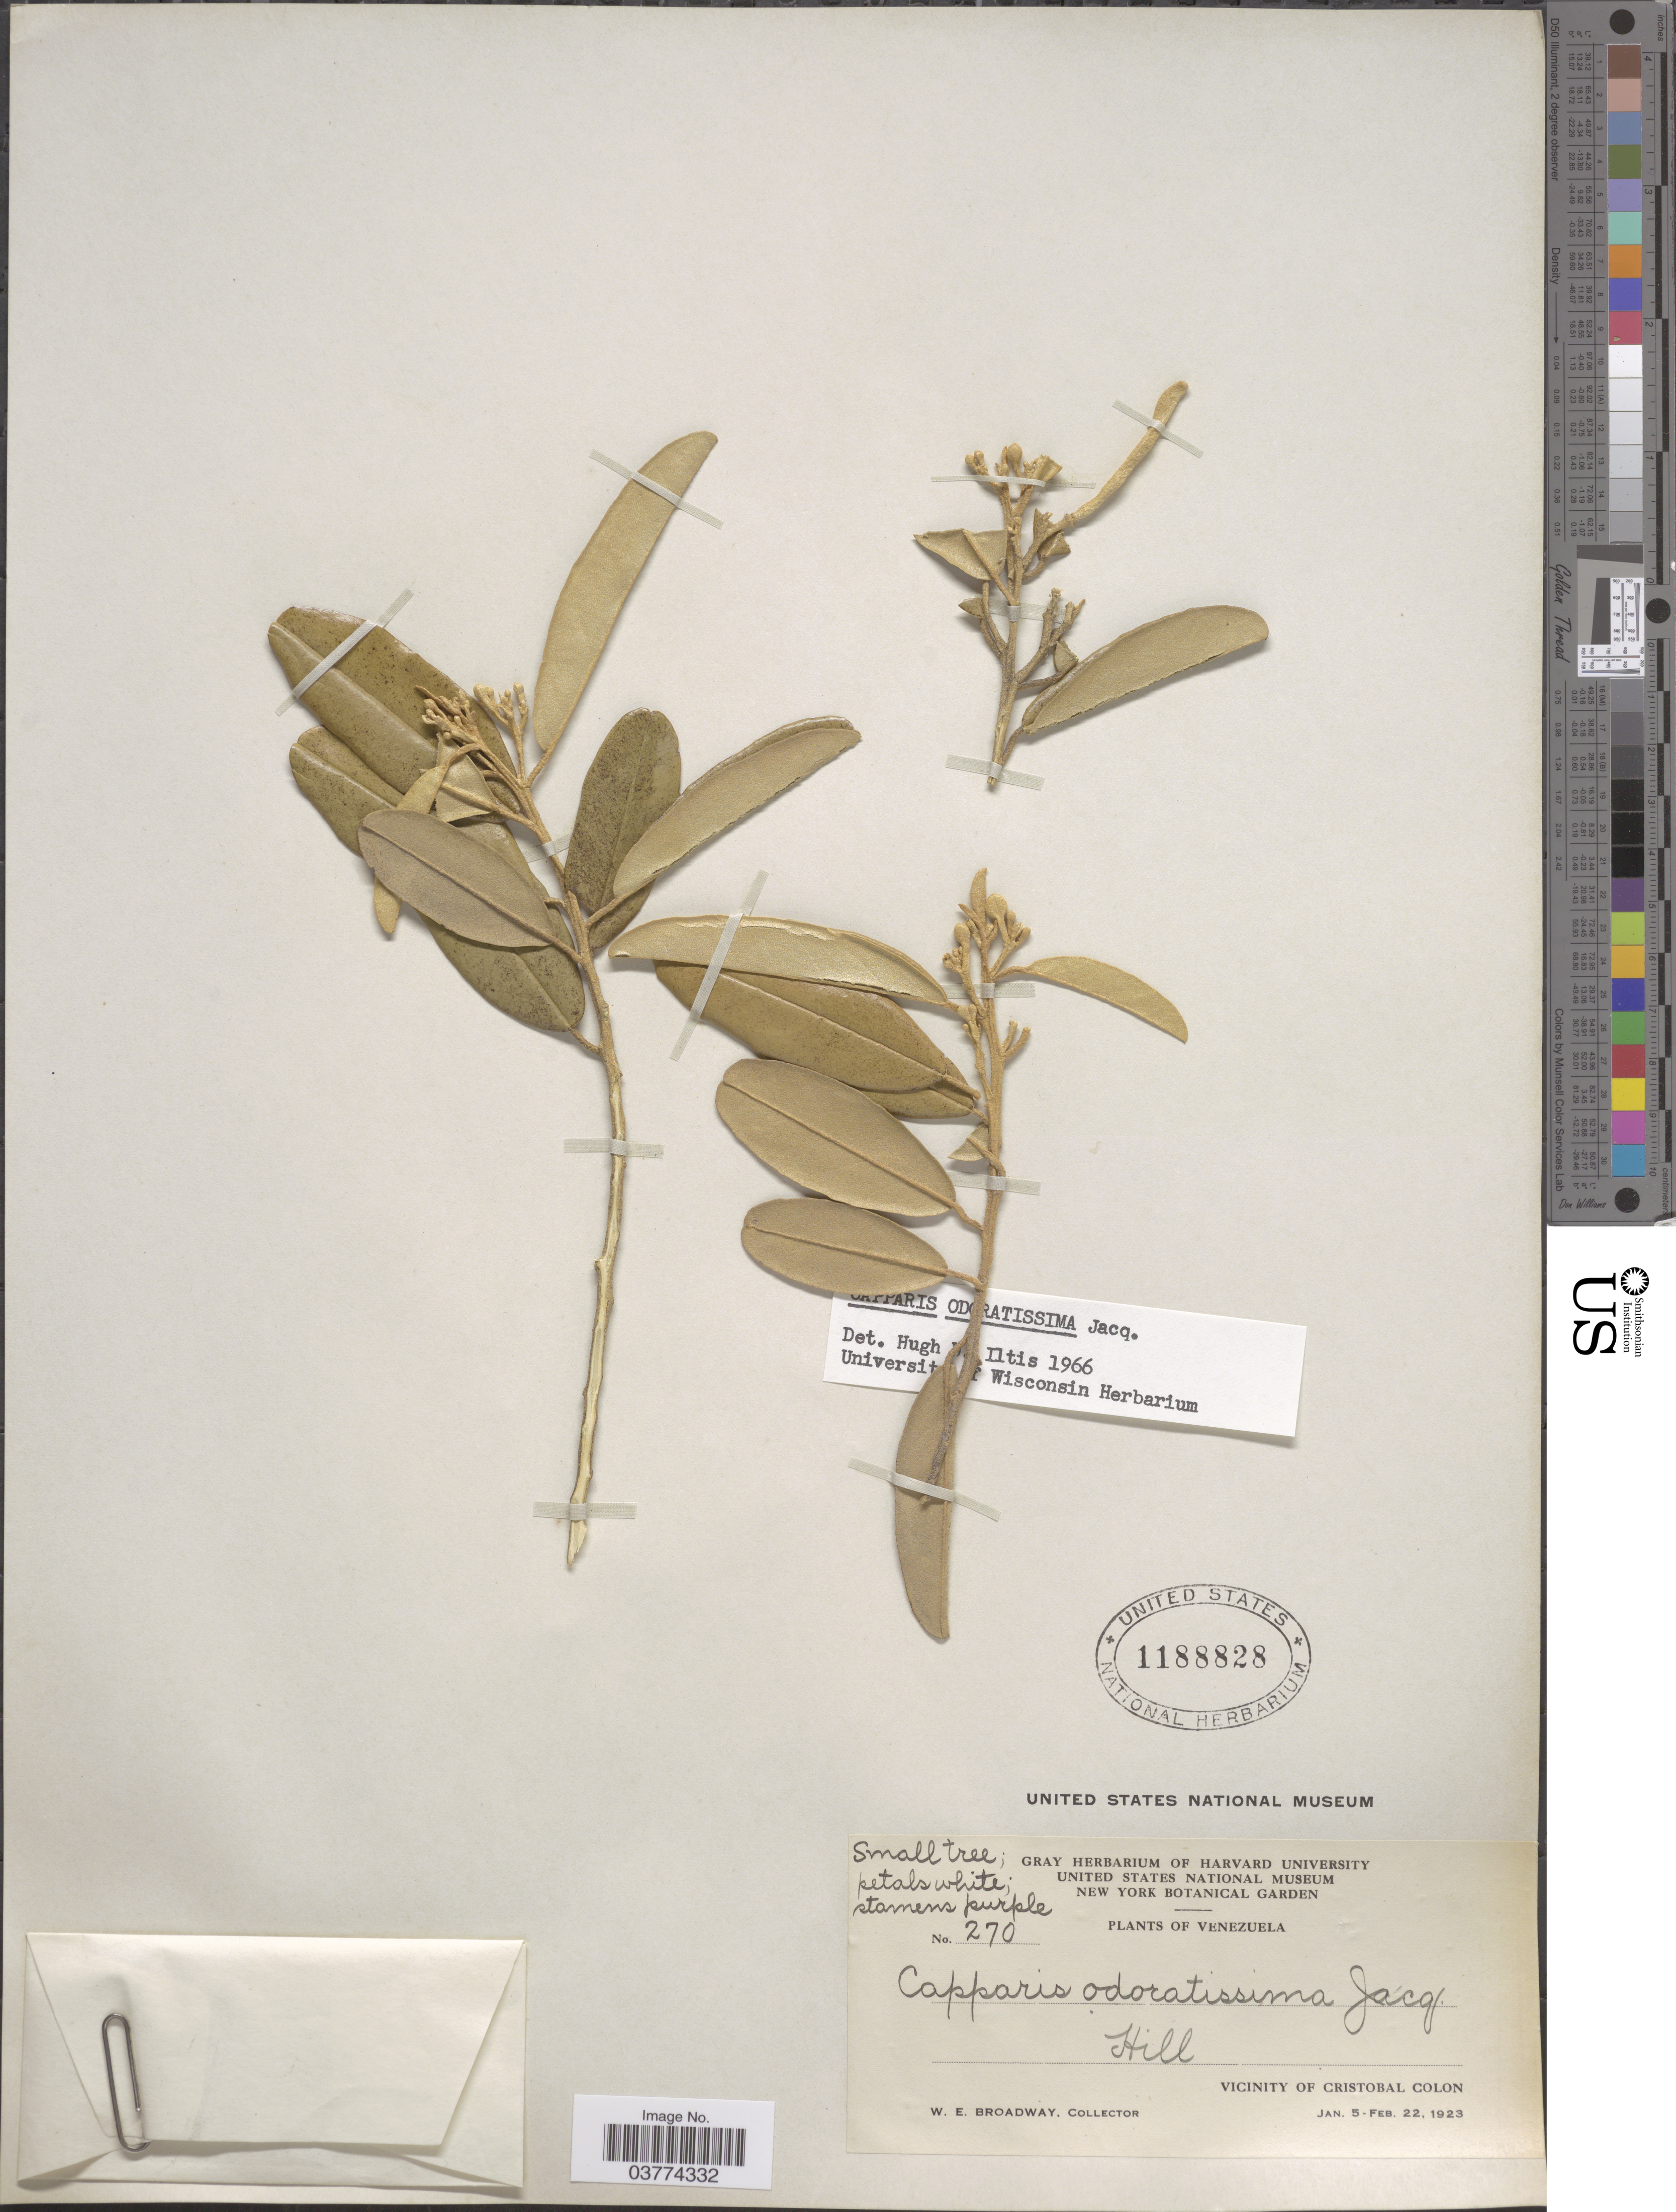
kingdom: Plantae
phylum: Tracheophyta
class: Magnoliopsida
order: Brassicales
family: Capparaceae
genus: Quadrella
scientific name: Quadrella odoratissima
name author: (Jacq.) Hutch.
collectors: W. E. Broadway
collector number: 270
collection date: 1923-01-05/1923-02-22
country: Venezuela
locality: Hill. Vicinity of Cristobal Colon.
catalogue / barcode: US 1188828